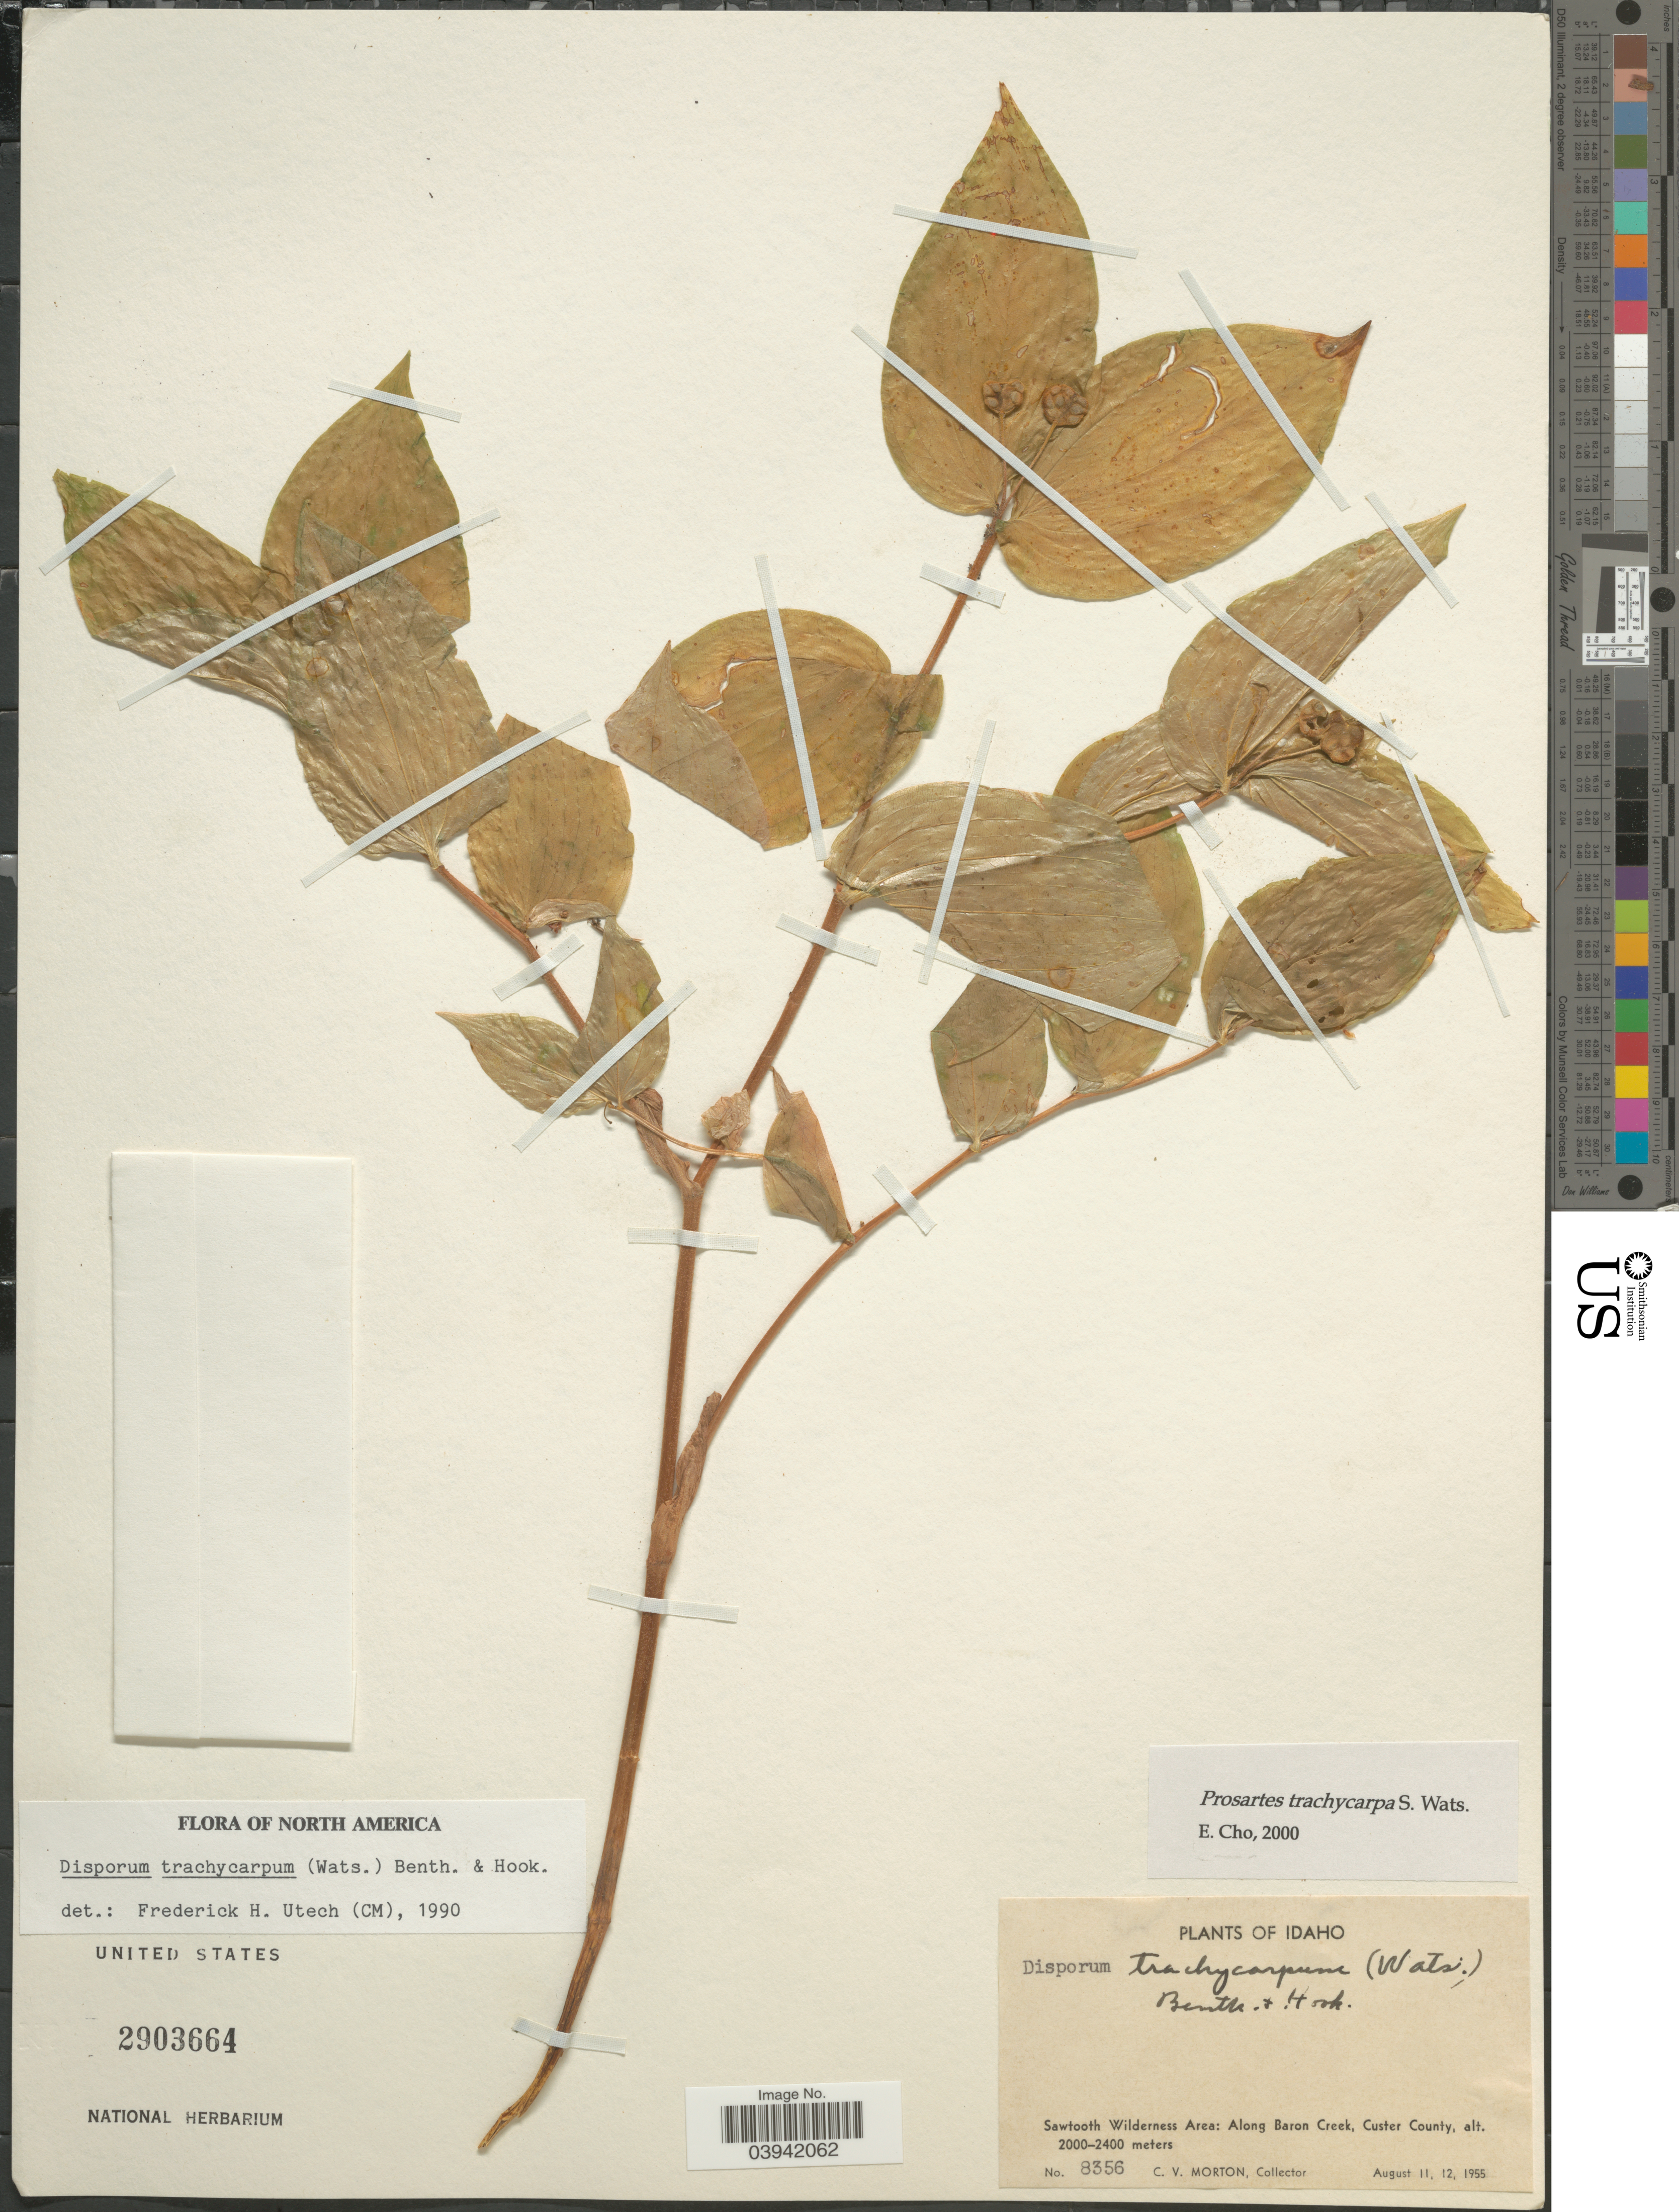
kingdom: Plantae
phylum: Tracheophyta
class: Liliopsida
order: Liliales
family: Liliaceae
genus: Prosartes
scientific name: Prosartes trachycarpa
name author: S. Watson in C. King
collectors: C. V. Morton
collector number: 8356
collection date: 1955-08-11/1955-08-12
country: United States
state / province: Idaho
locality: Sawtooth Wilderness Area: Along Baron Creek, Custer County.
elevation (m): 2000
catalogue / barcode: US 2903664